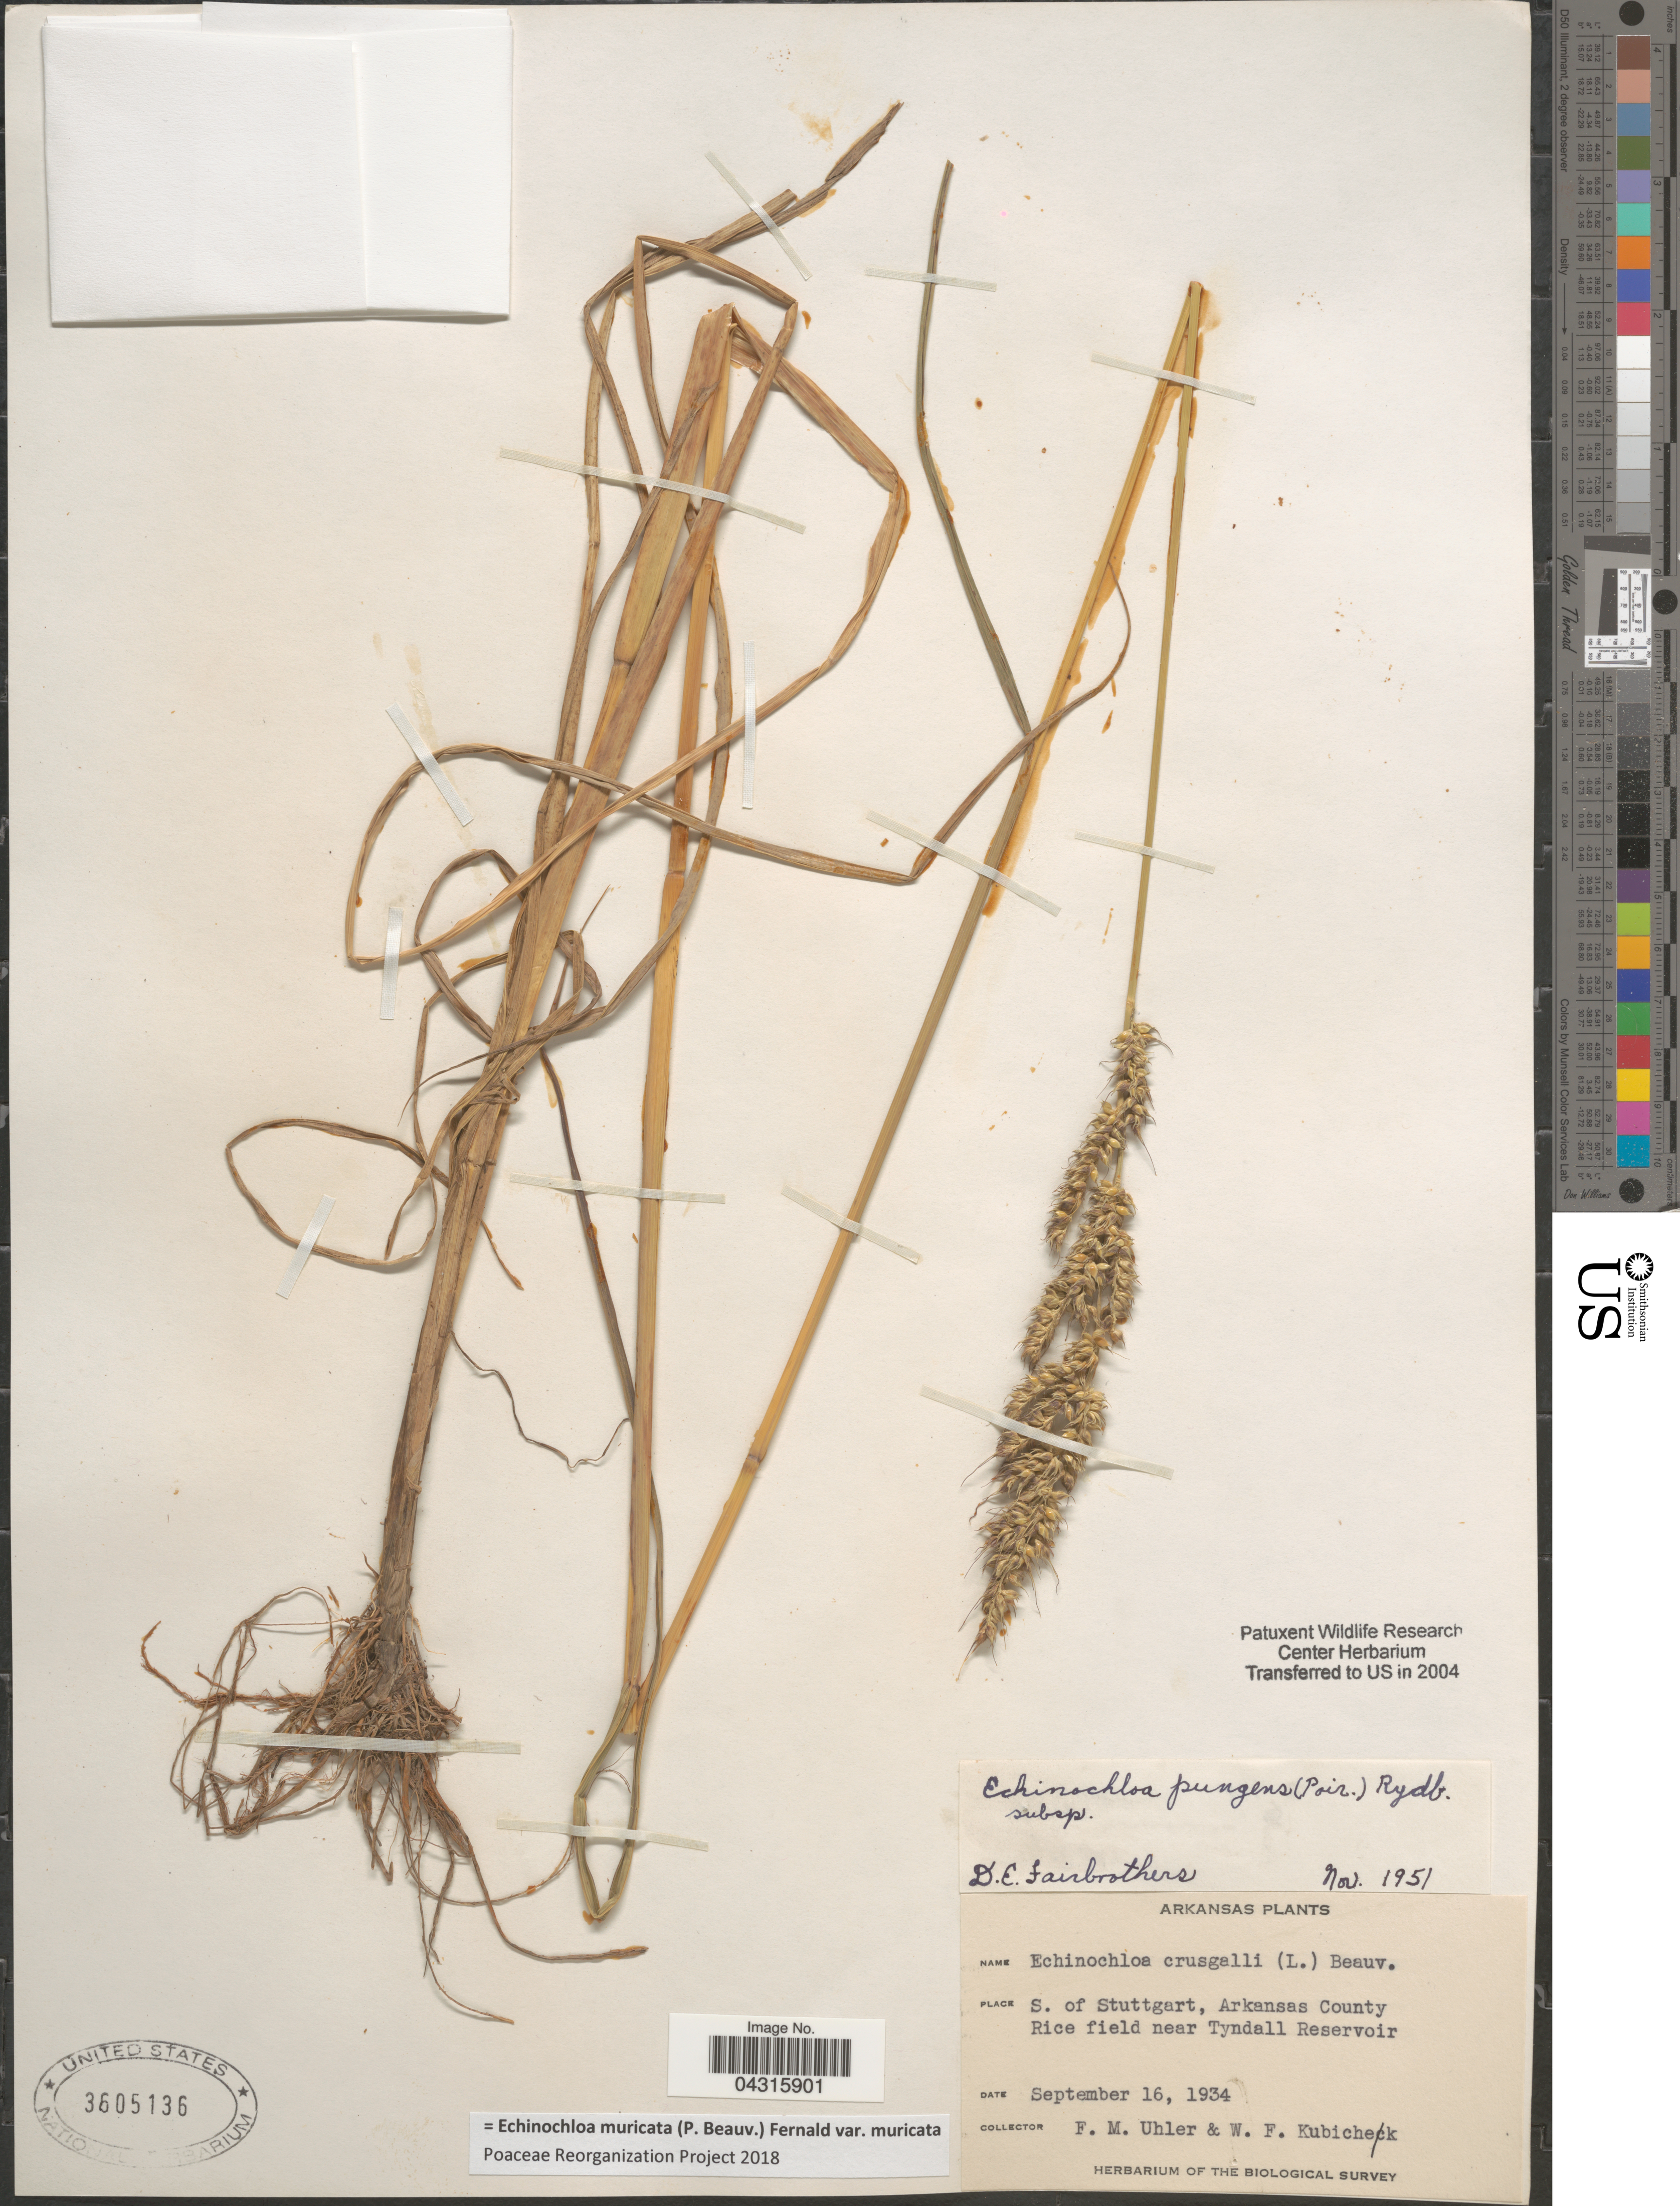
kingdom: Plantae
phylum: Tracheophyta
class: Liliopsida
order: Poales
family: Poaceae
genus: Echinochloa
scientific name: Echinochloa muricata var. muricata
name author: (P. Beauv.) Fernald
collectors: F. M. Uhler & W. Kubichek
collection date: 1934-09-16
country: United States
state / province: Arkansas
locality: S. of Stuttgart, Arkansas County. Rice field near Tyndall Reservoir. The Biological Survey.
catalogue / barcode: US 3605136